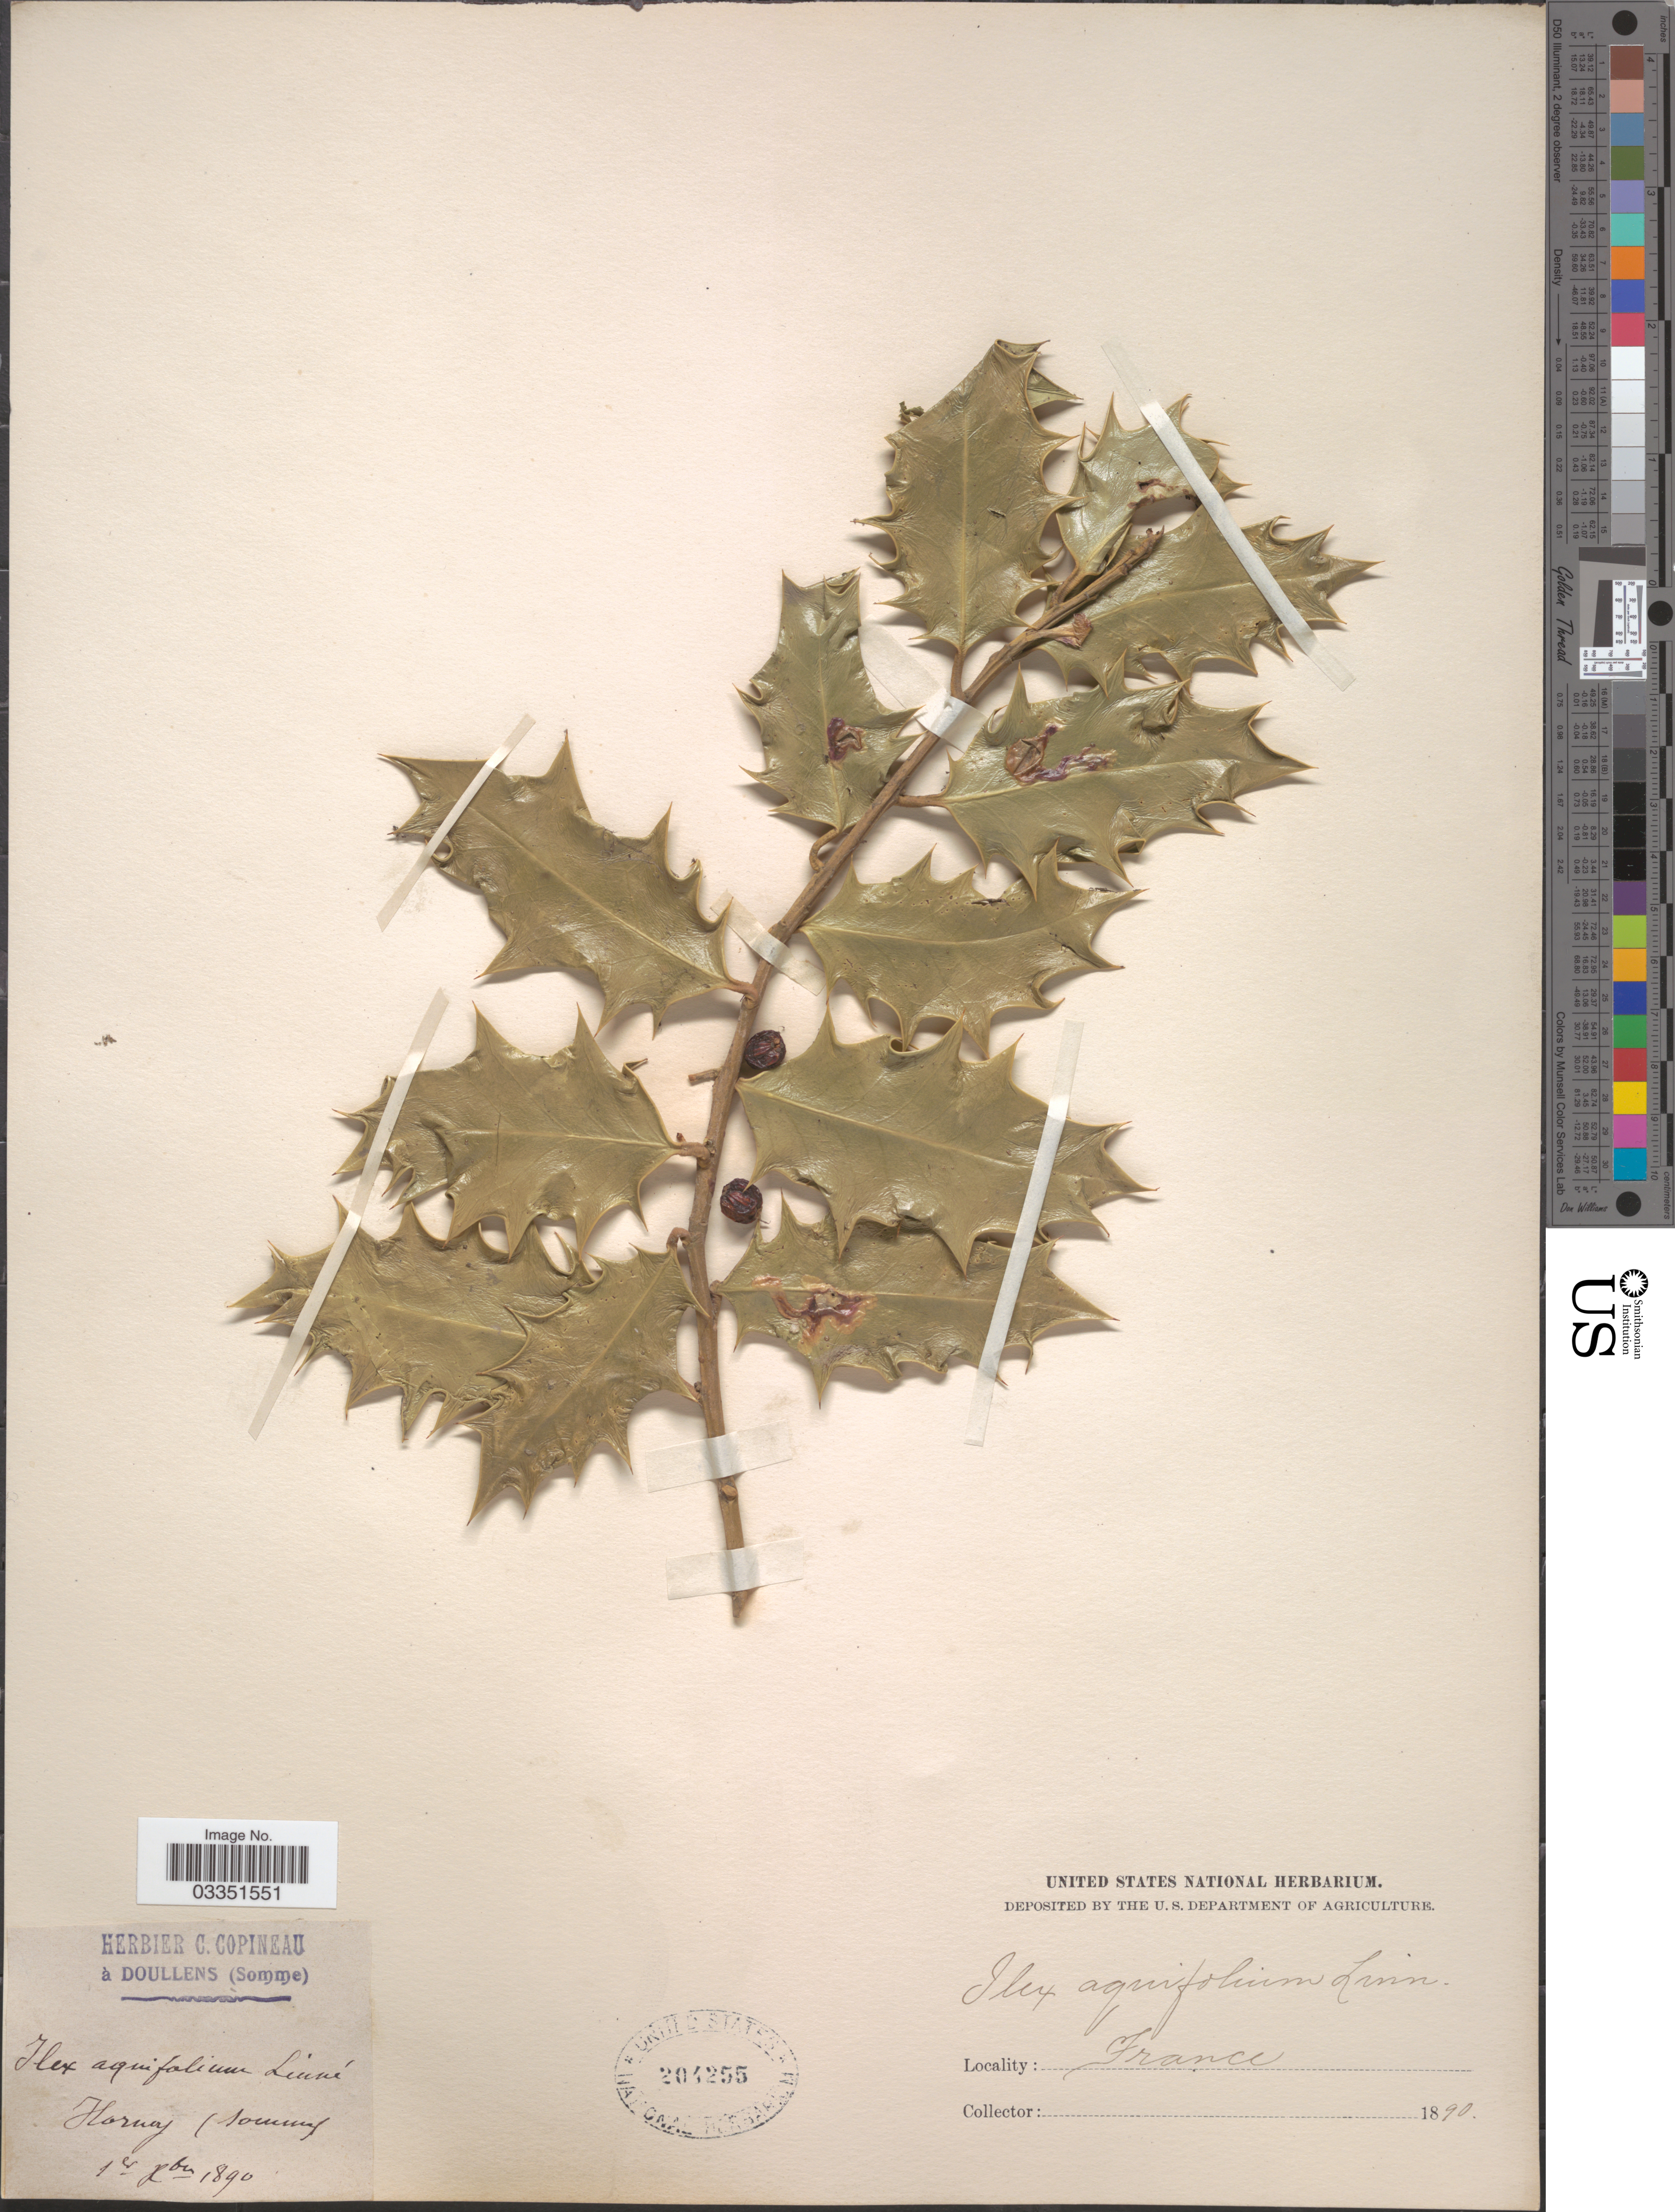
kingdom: Plantae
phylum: Tracheophyta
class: Magnoliopsida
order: Aquifoliales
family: Aquifoliaceae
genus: Ilex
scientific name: Ilex aquifolium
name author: L.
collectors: ex herb. C. Copineau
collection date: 1890-02-01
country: France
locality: Horway (Somme).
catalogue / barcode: US 204255